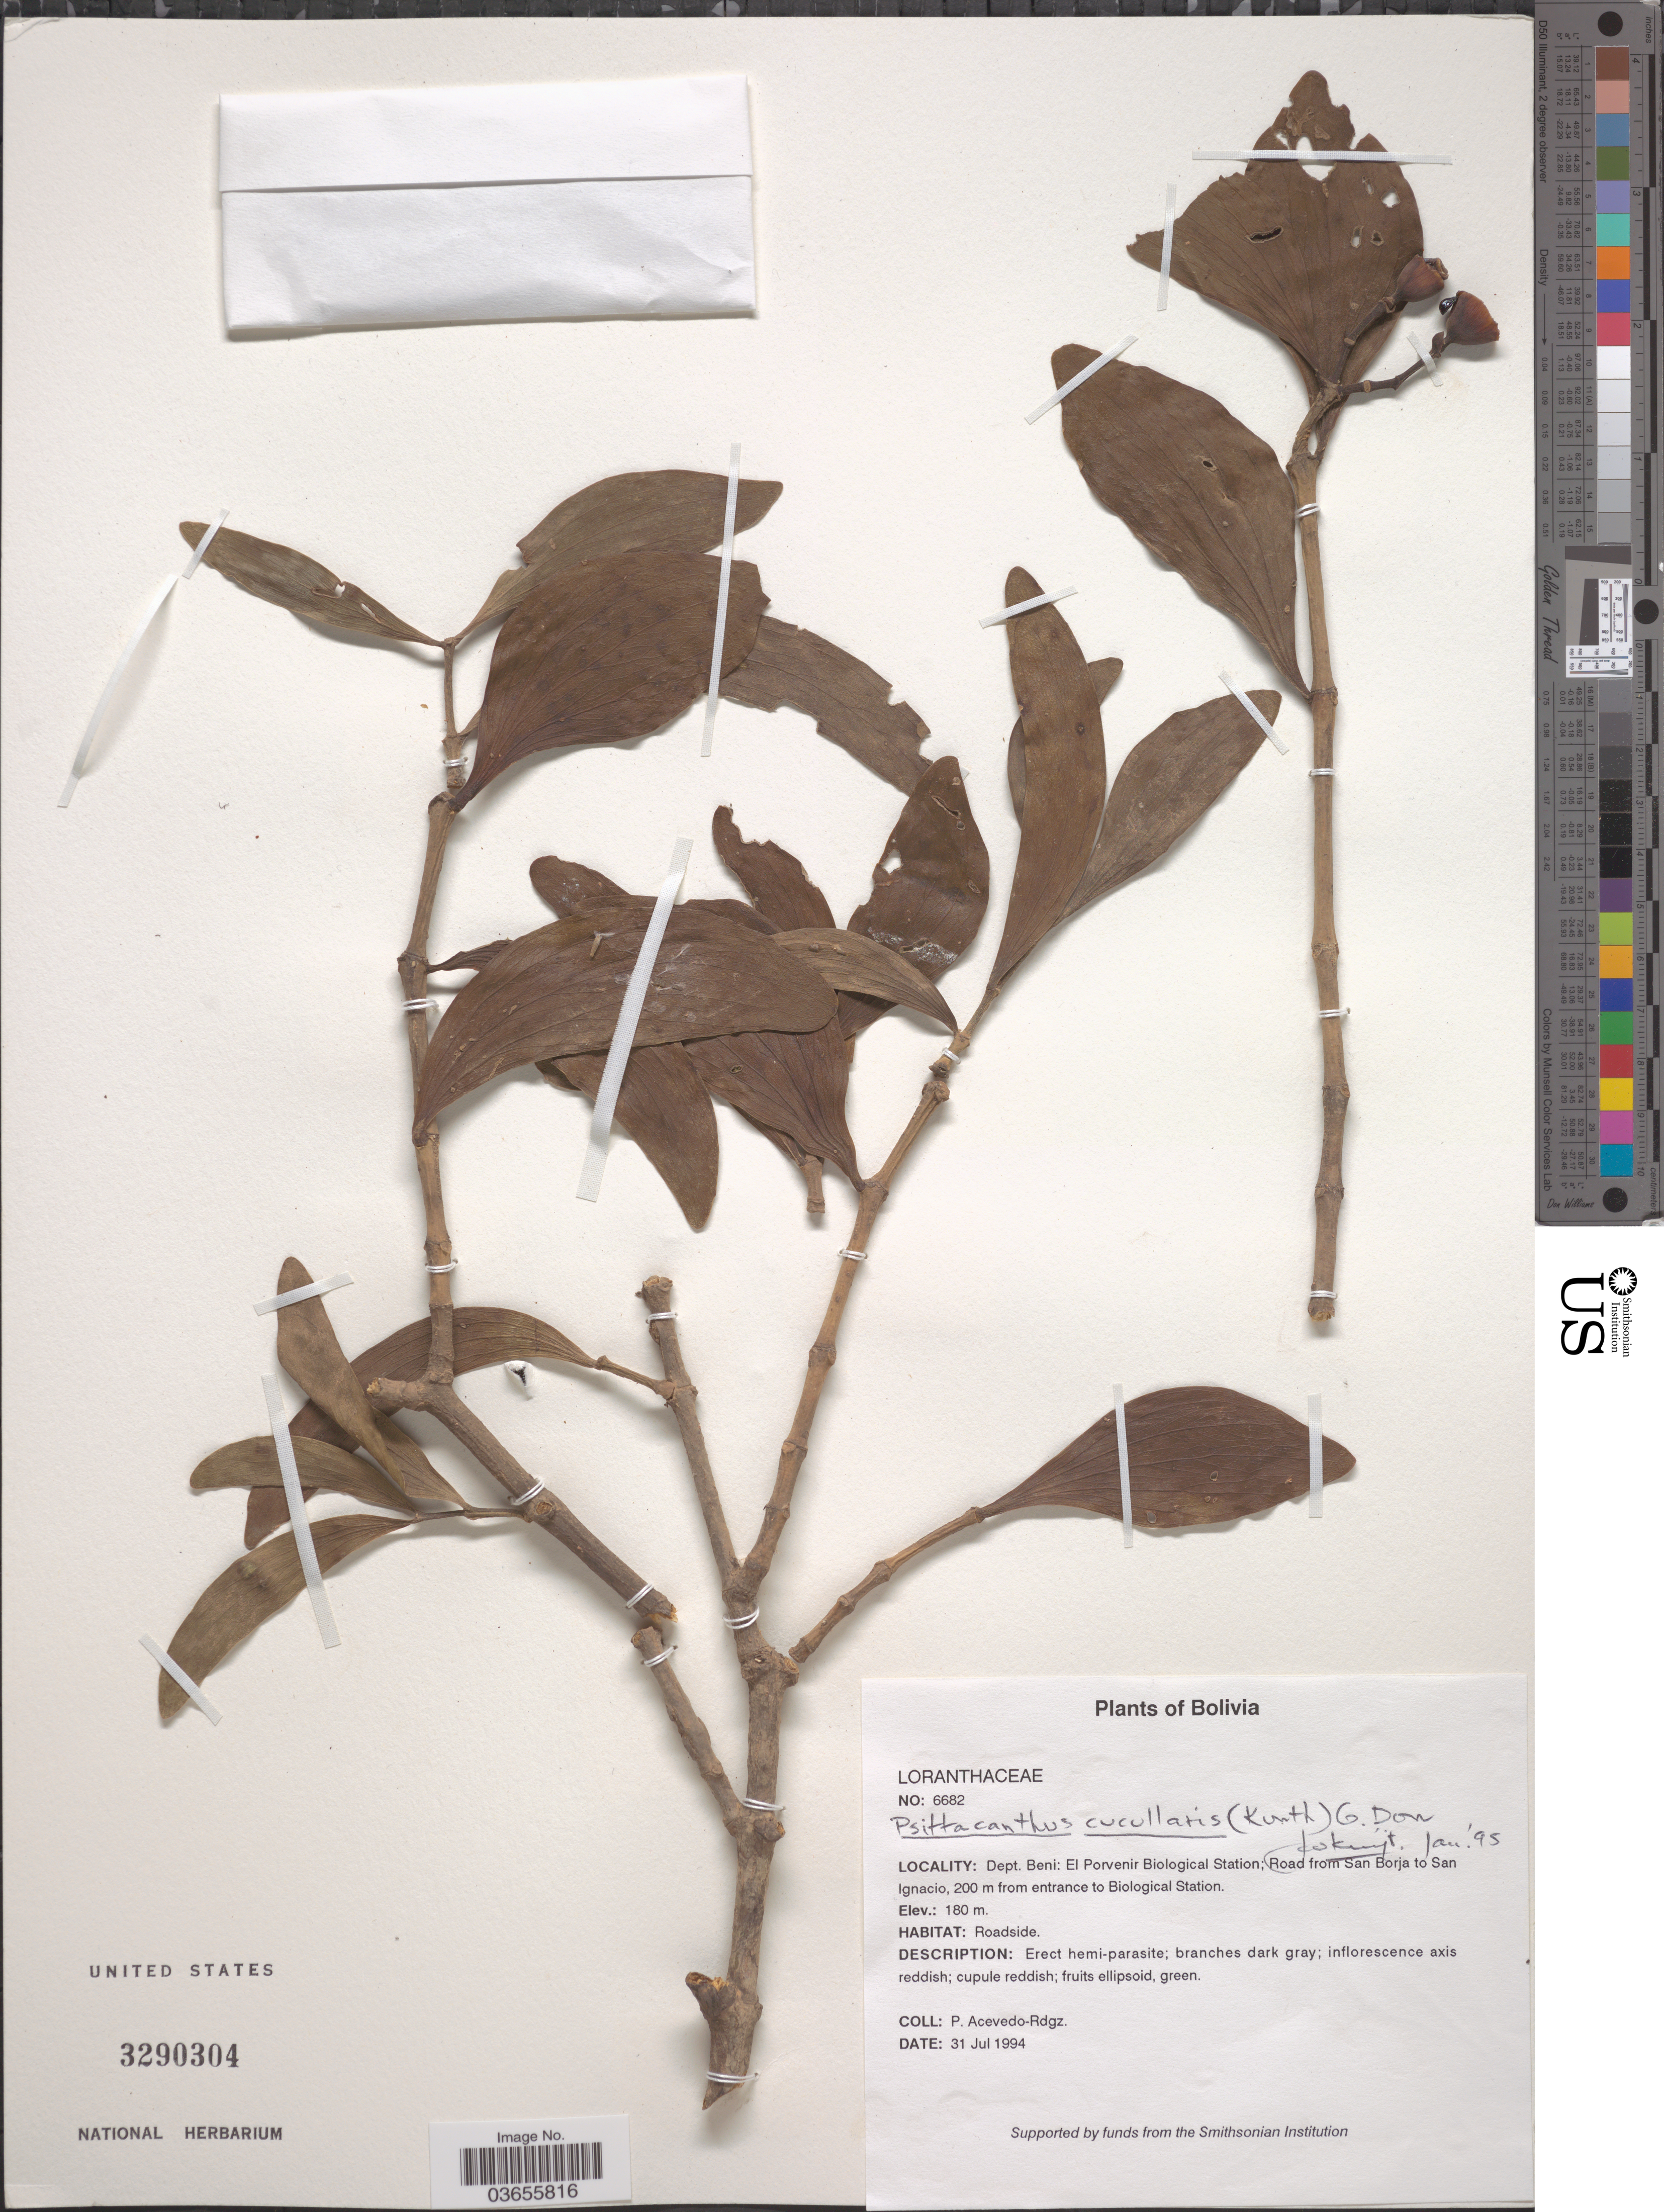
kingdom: Plantae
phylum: Tracheophyta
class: Magnoliopsida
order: Santalales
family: Loranthaceae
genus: Psittacanthus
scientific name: Psittacanthus cucullaris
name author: (Kunth) G. Don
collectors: P. Acevedo-Rodr.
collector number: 6682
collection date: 1994-07-31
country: Bolivia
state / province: Beni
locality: Dept. Beni: El Porvenir Biological Station; Road from San Borja to San Ignacio, 200 m from entrance to Biological Station.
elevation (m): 180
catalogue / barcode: US 3290304